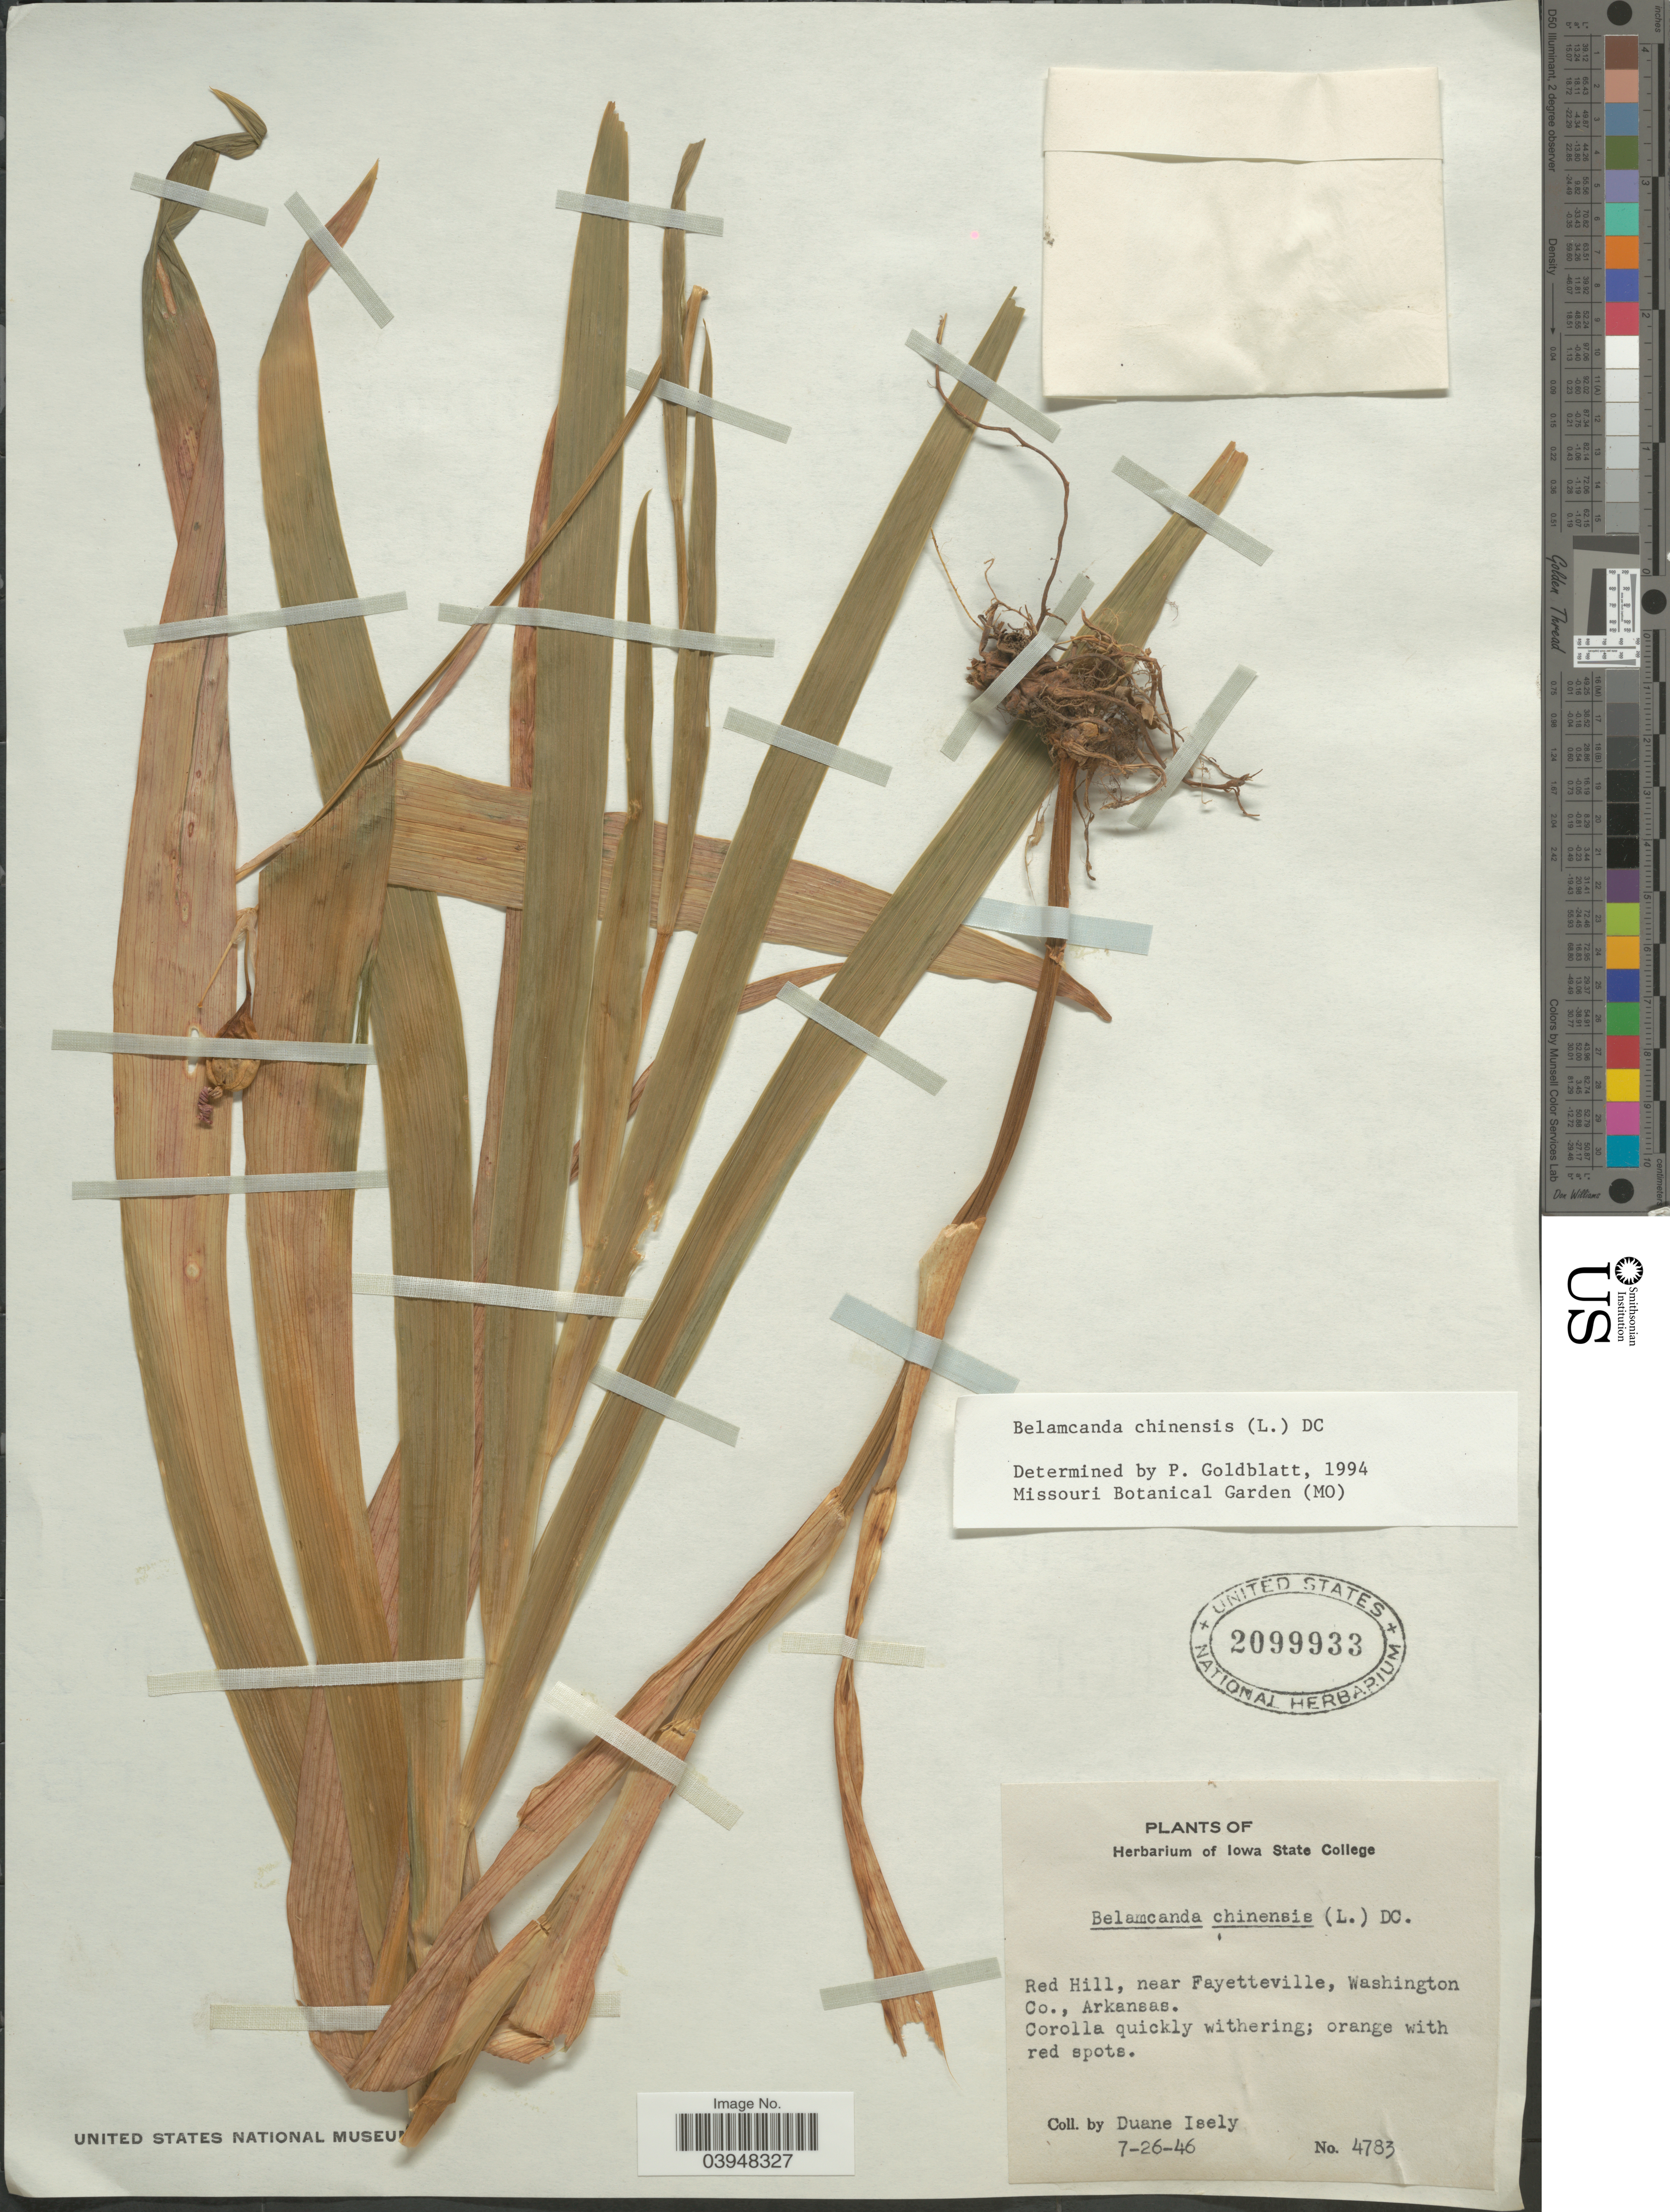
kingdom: Plantae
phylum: Tracheophyta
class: Liliopsida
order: Asparagales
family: Iridaceae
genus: Iris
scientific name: Iris domestica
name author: (L.) Goldblatt & Mabb.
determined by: Strong, Mark T., (BOT), Smithsonian Institution - National Museum of Natural History (UNITED STATES)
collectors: D. Isely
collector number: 4783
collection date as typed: Transcribed d/m/y: 26/7/46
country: United States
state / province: Arkansas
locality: Red Hill, near Fayetteville, Washington Co.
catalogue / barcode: US 2099933